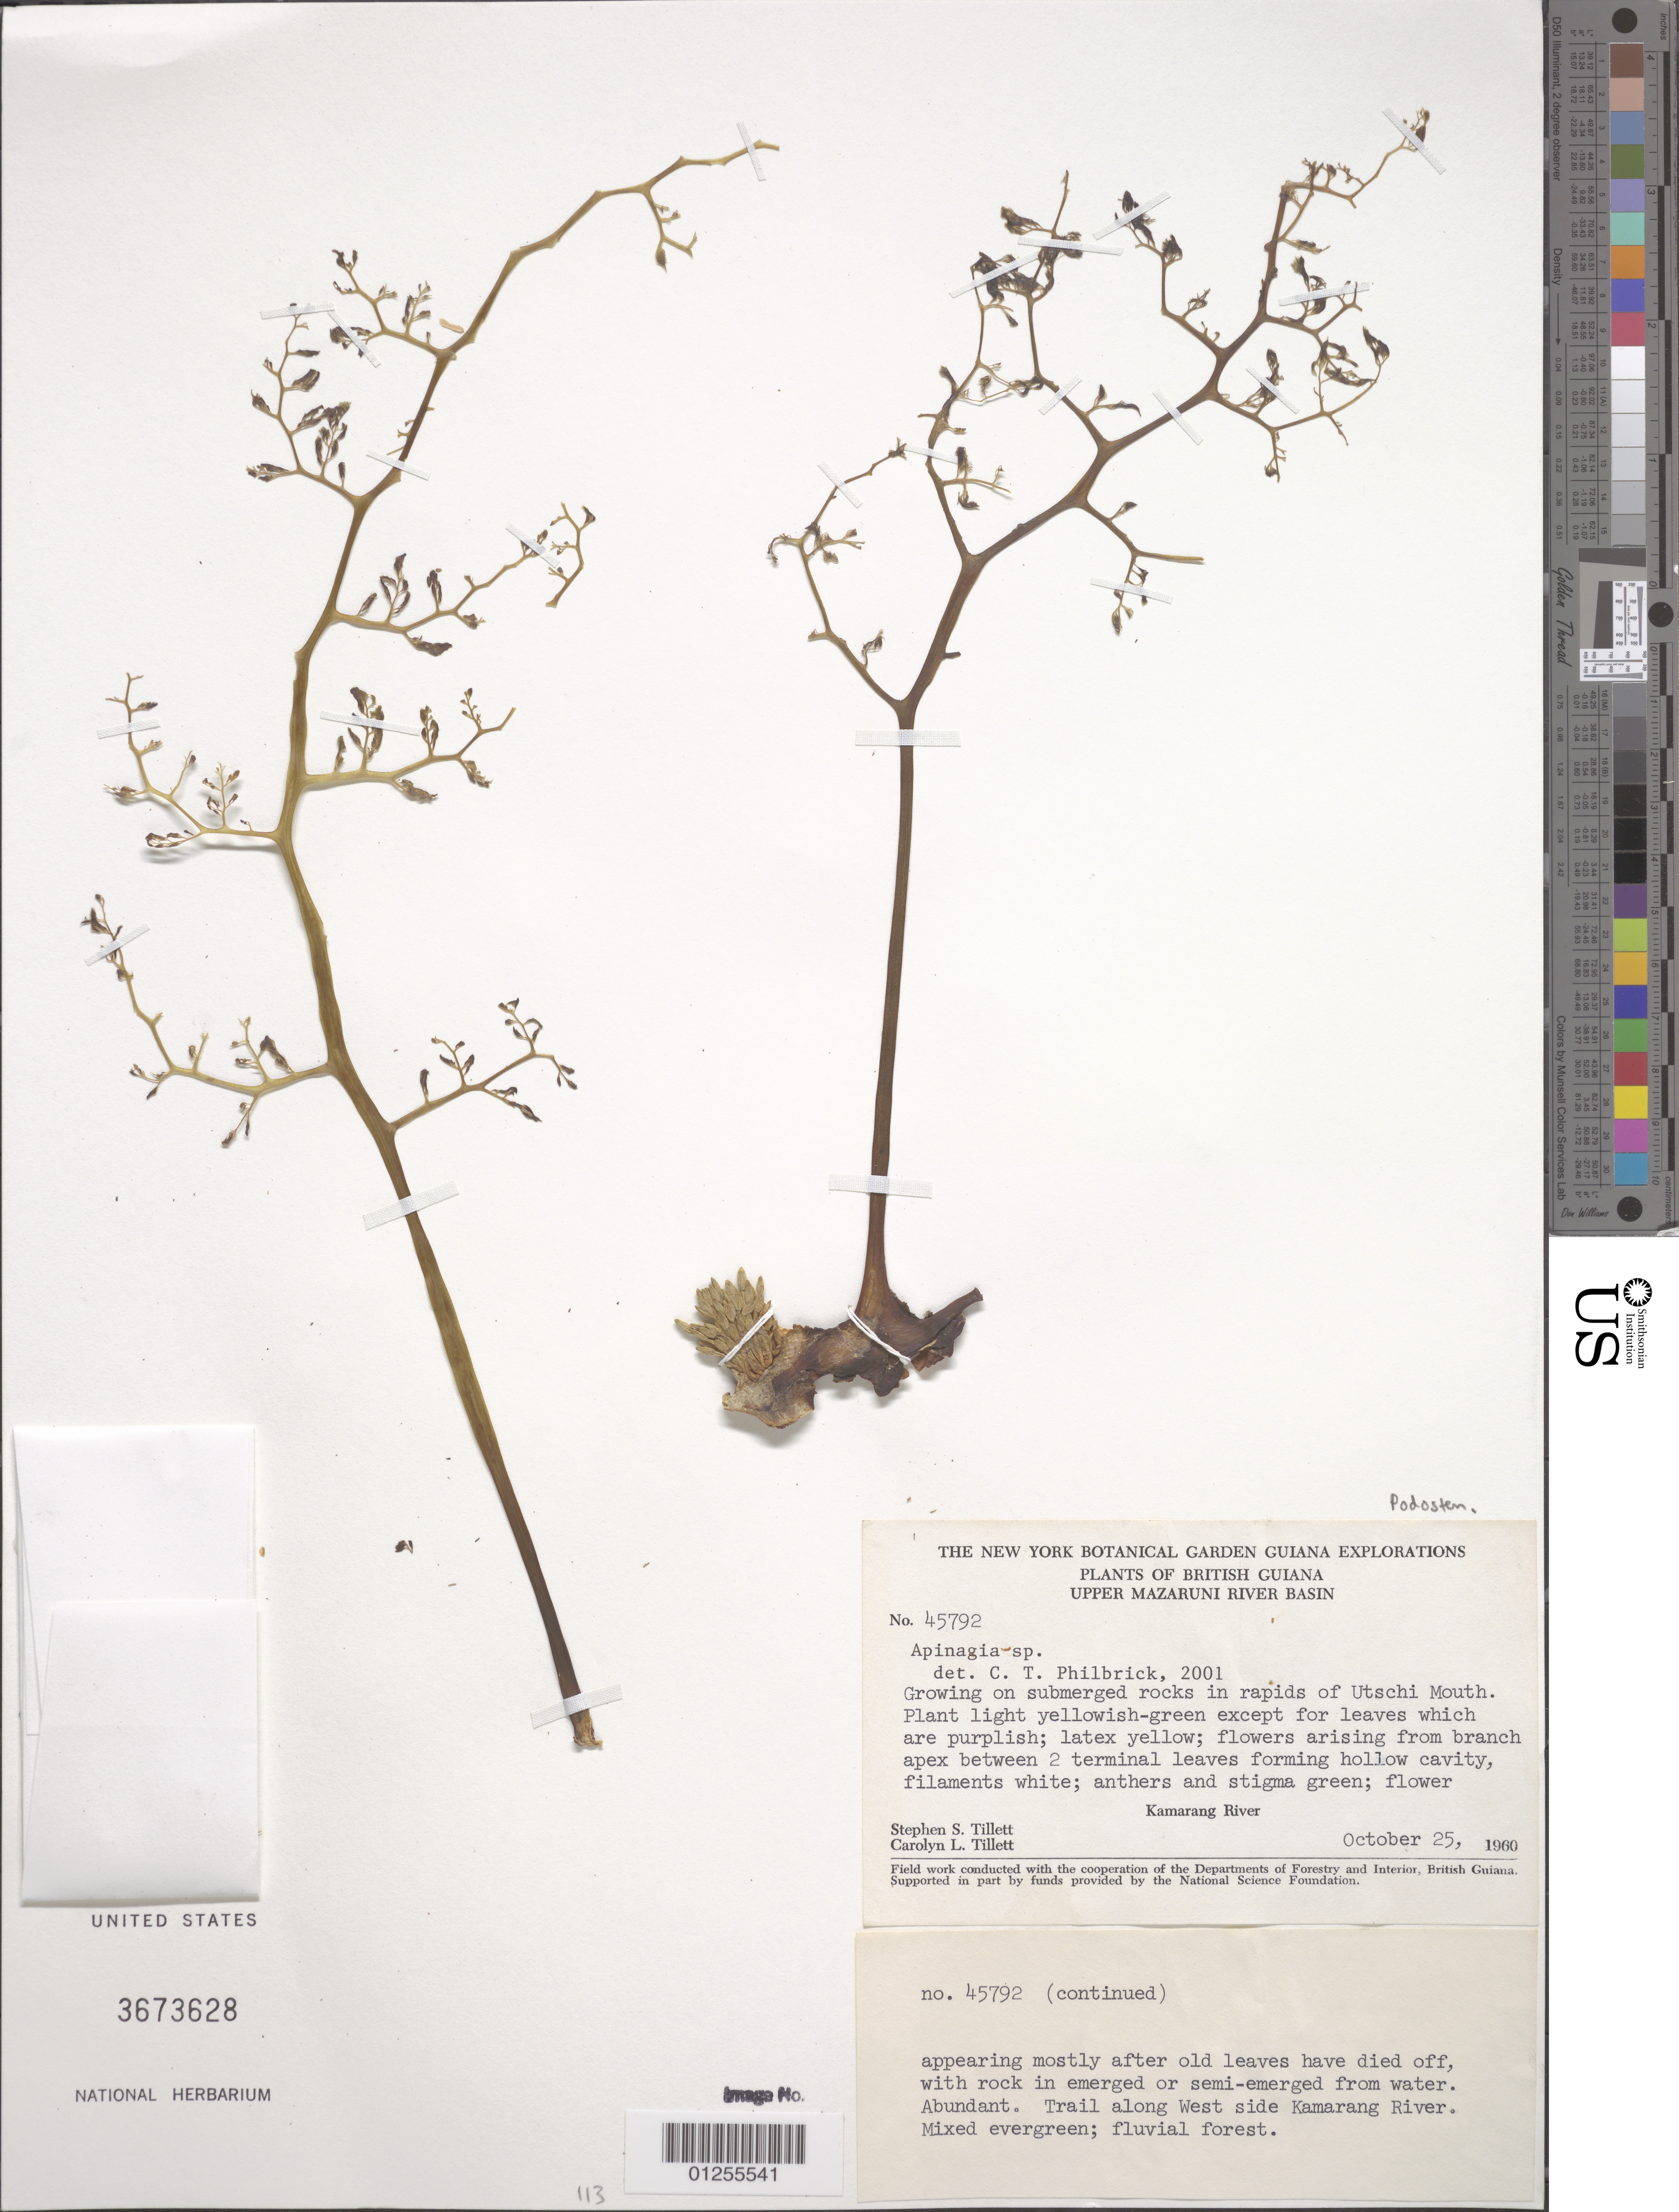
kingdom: Plantae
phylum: Tracheophyta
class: Magnoliopsida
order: Malpighiales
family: Podostemaceae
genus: Apinagia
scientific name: Apinagia sp.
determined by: Philbrick, C. Thomas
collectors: S. S. Tillett & C. L. Tillett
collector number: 45792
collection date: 1960-10-25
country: Guyana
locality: Kamarang River, trail along west side of river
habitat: Growing on submerged rocks in rapids. Abundant. Mixed evergreen; fluvial forest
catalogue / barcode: US 3673628